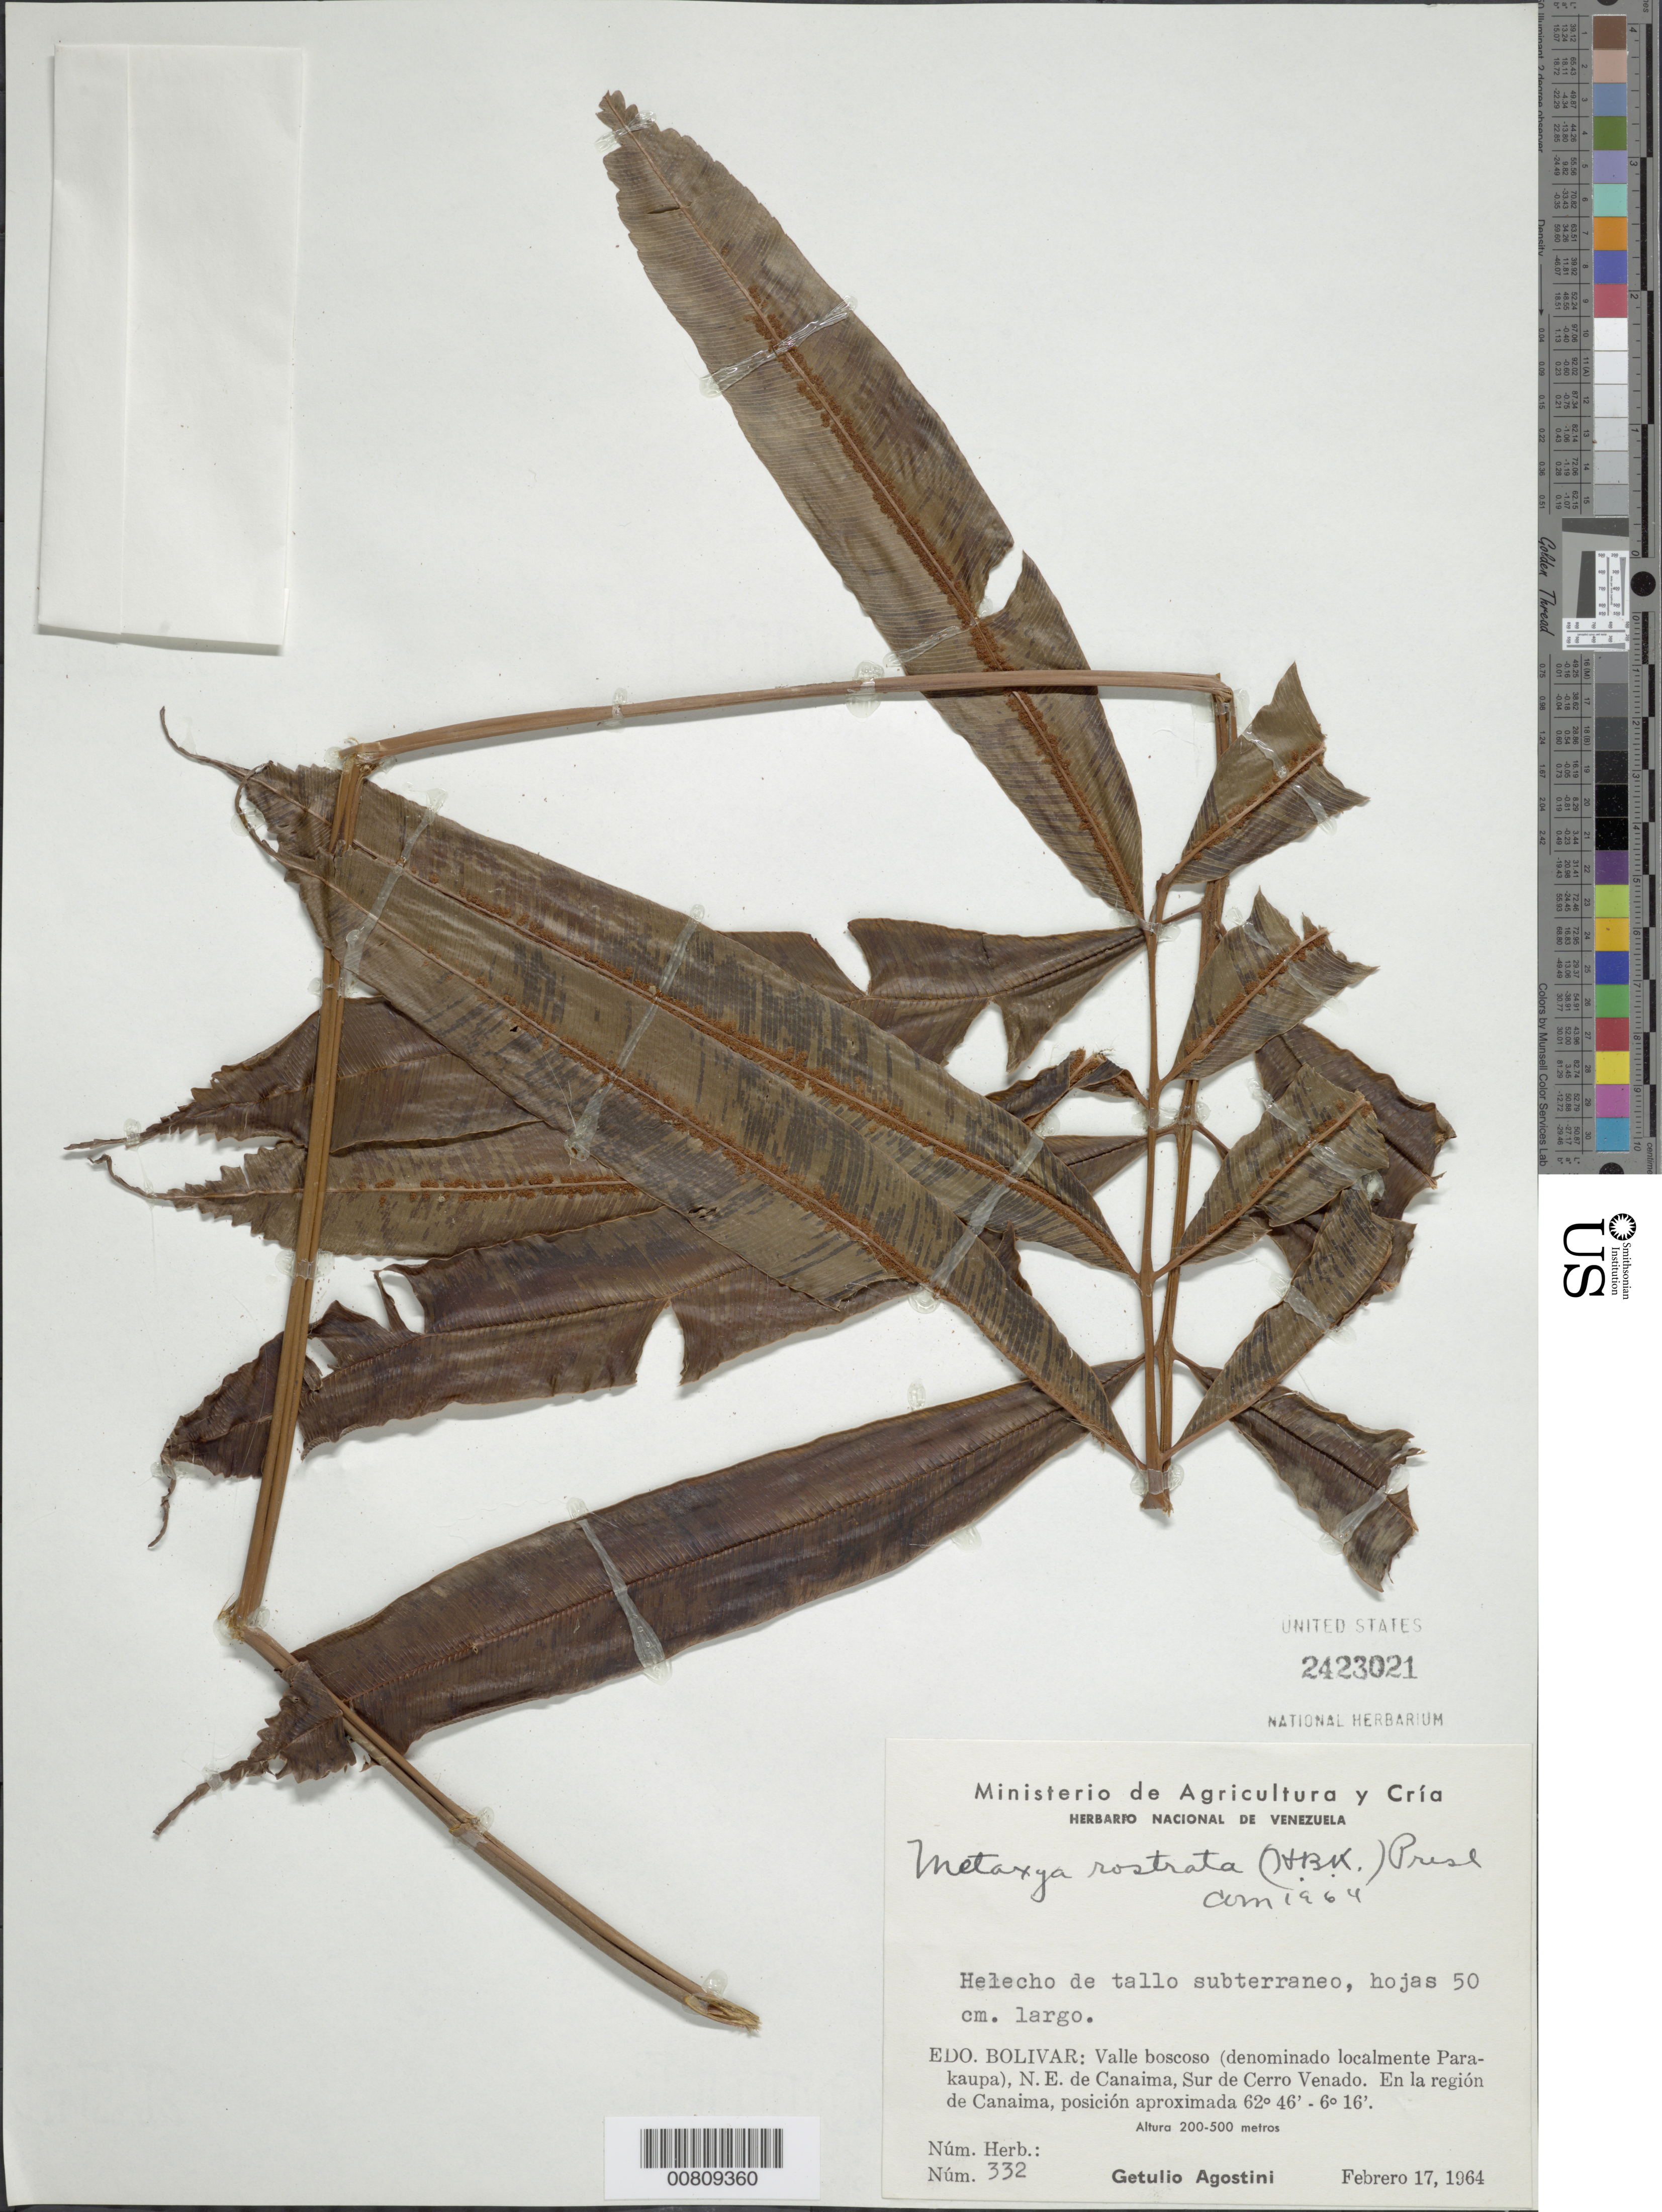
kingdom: Plantae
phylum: Tracheophyta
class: Polypodiopsida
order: Cyatheales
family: Metaxyaceae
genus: Metaxya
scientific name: Metaxya rostrata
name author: (Kunth) C. Presl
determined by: Morton, C. V.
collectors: G. Agostini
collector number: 332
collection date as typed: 16-Feb-64 to 17-Feb-64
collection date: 1964-02-16/1964-02-17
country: Venezuela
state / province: Bolívar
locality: Parakaupa, NE de Canaima, S de Cerro Venado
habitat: Valle boscoso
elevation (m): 200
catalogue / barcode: US 2423021